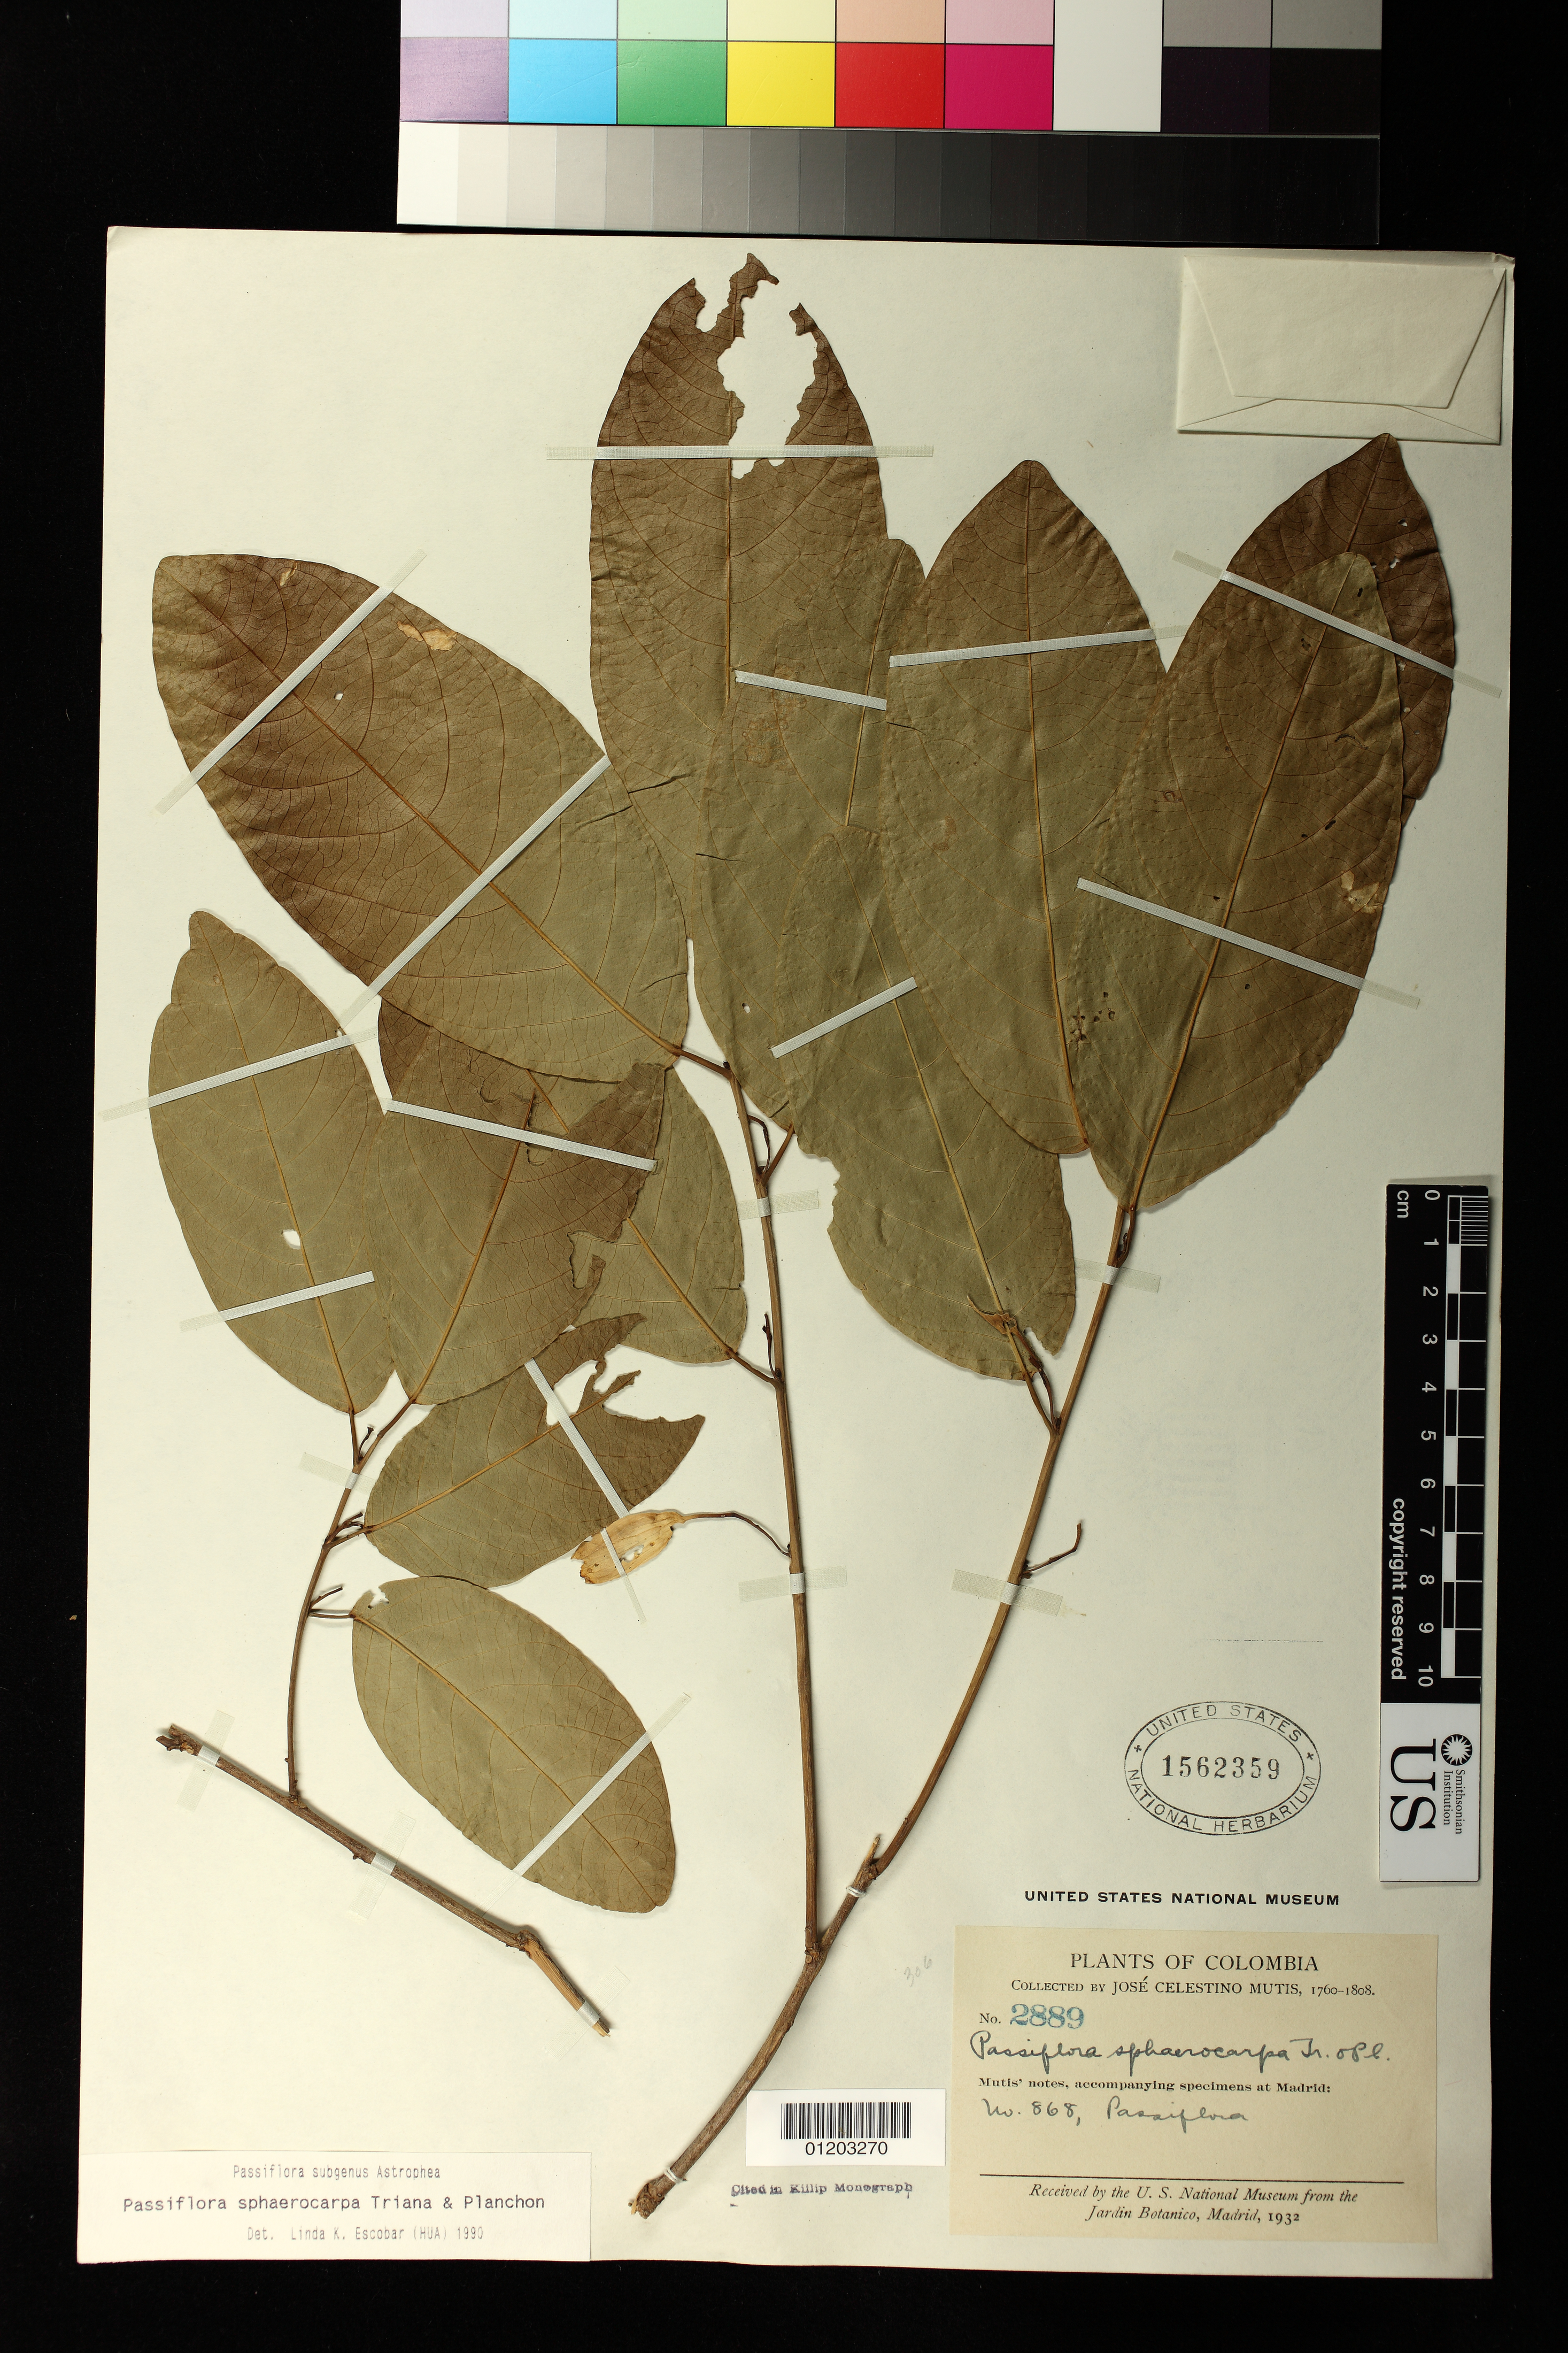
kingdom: Plantae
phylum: Tracheophyta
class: Magnoliopsida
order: Malpighiales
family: Passifloraceae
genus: Passiflora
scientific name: Passiflora sphaerocarpa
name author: Triana & Planch.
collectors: J. C. B. Mutis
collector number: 2889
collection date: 1760/1808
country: Colombia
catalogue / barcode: US 1562359